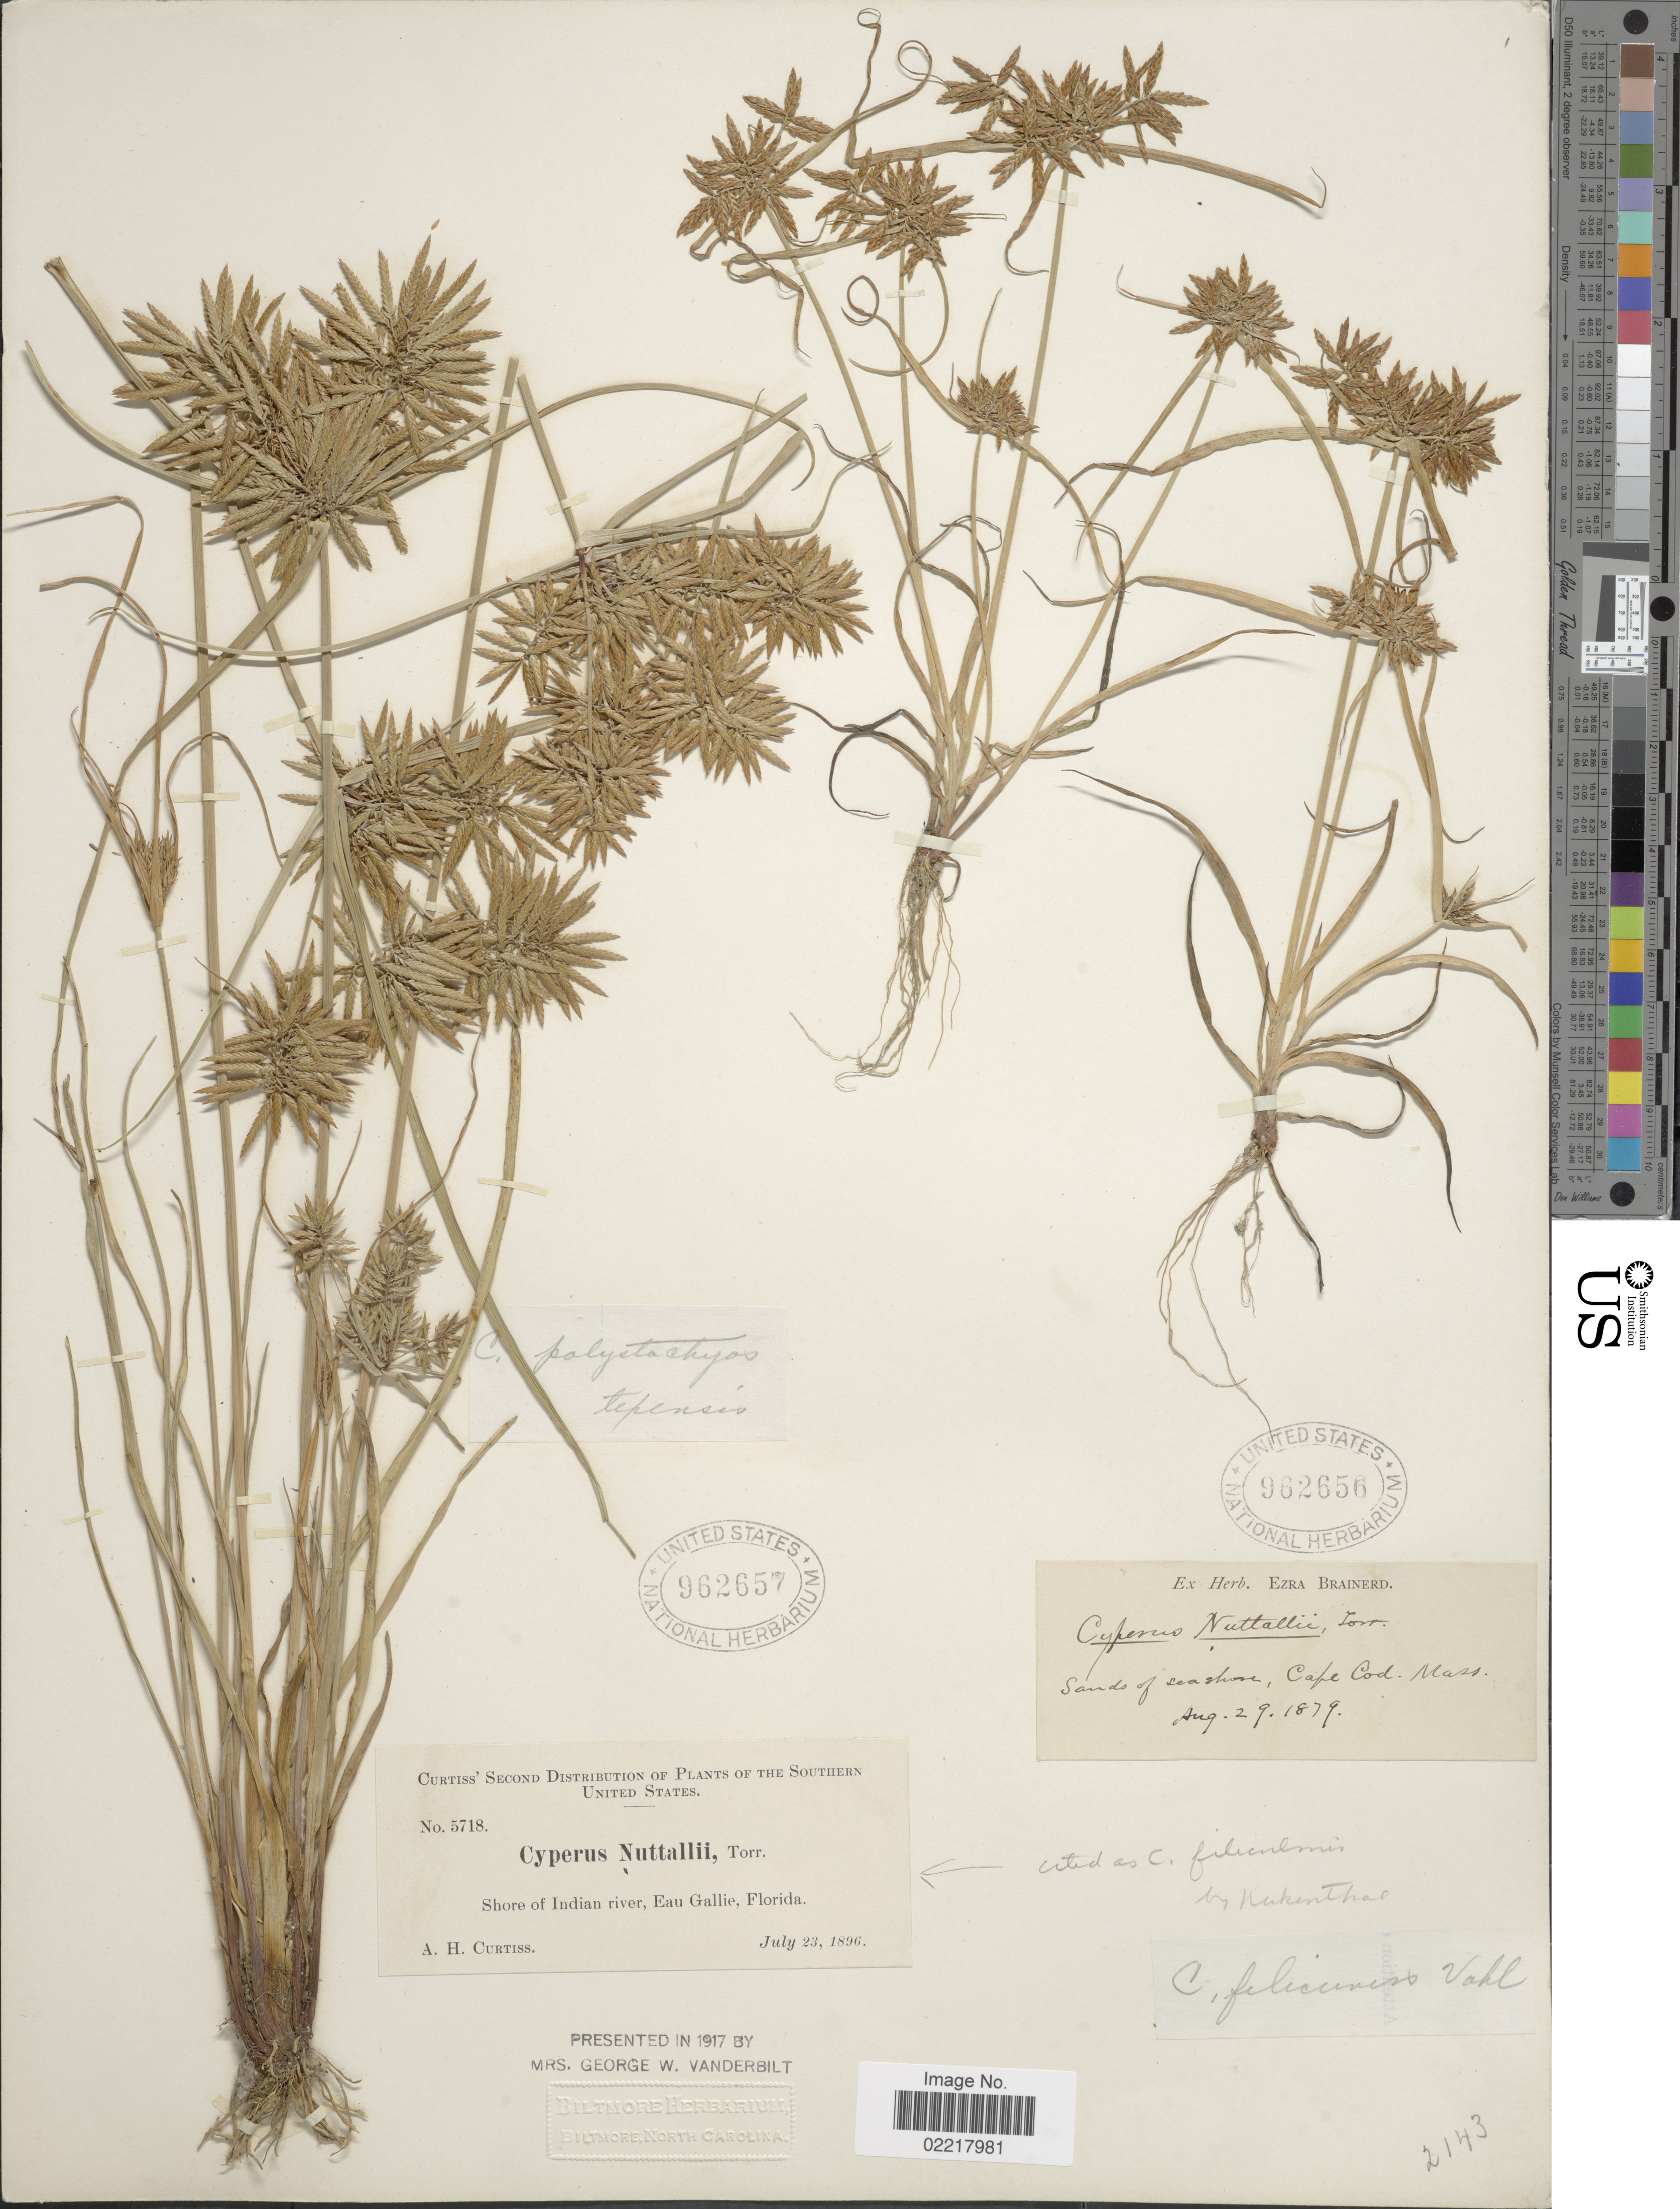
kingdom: Plantae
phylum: Tracheophyta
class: Liliopsida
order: Poales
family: Cyperaceae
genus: Cyperus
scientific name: Cyperus polystachyos var. texensis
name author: (Torr.) Fernald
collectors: ex herb. Ezra Brainerd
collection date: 1879-08-29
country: United States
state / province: Massachusetts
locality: Sands of seashore, Cafe Cod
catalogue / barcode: US 962656